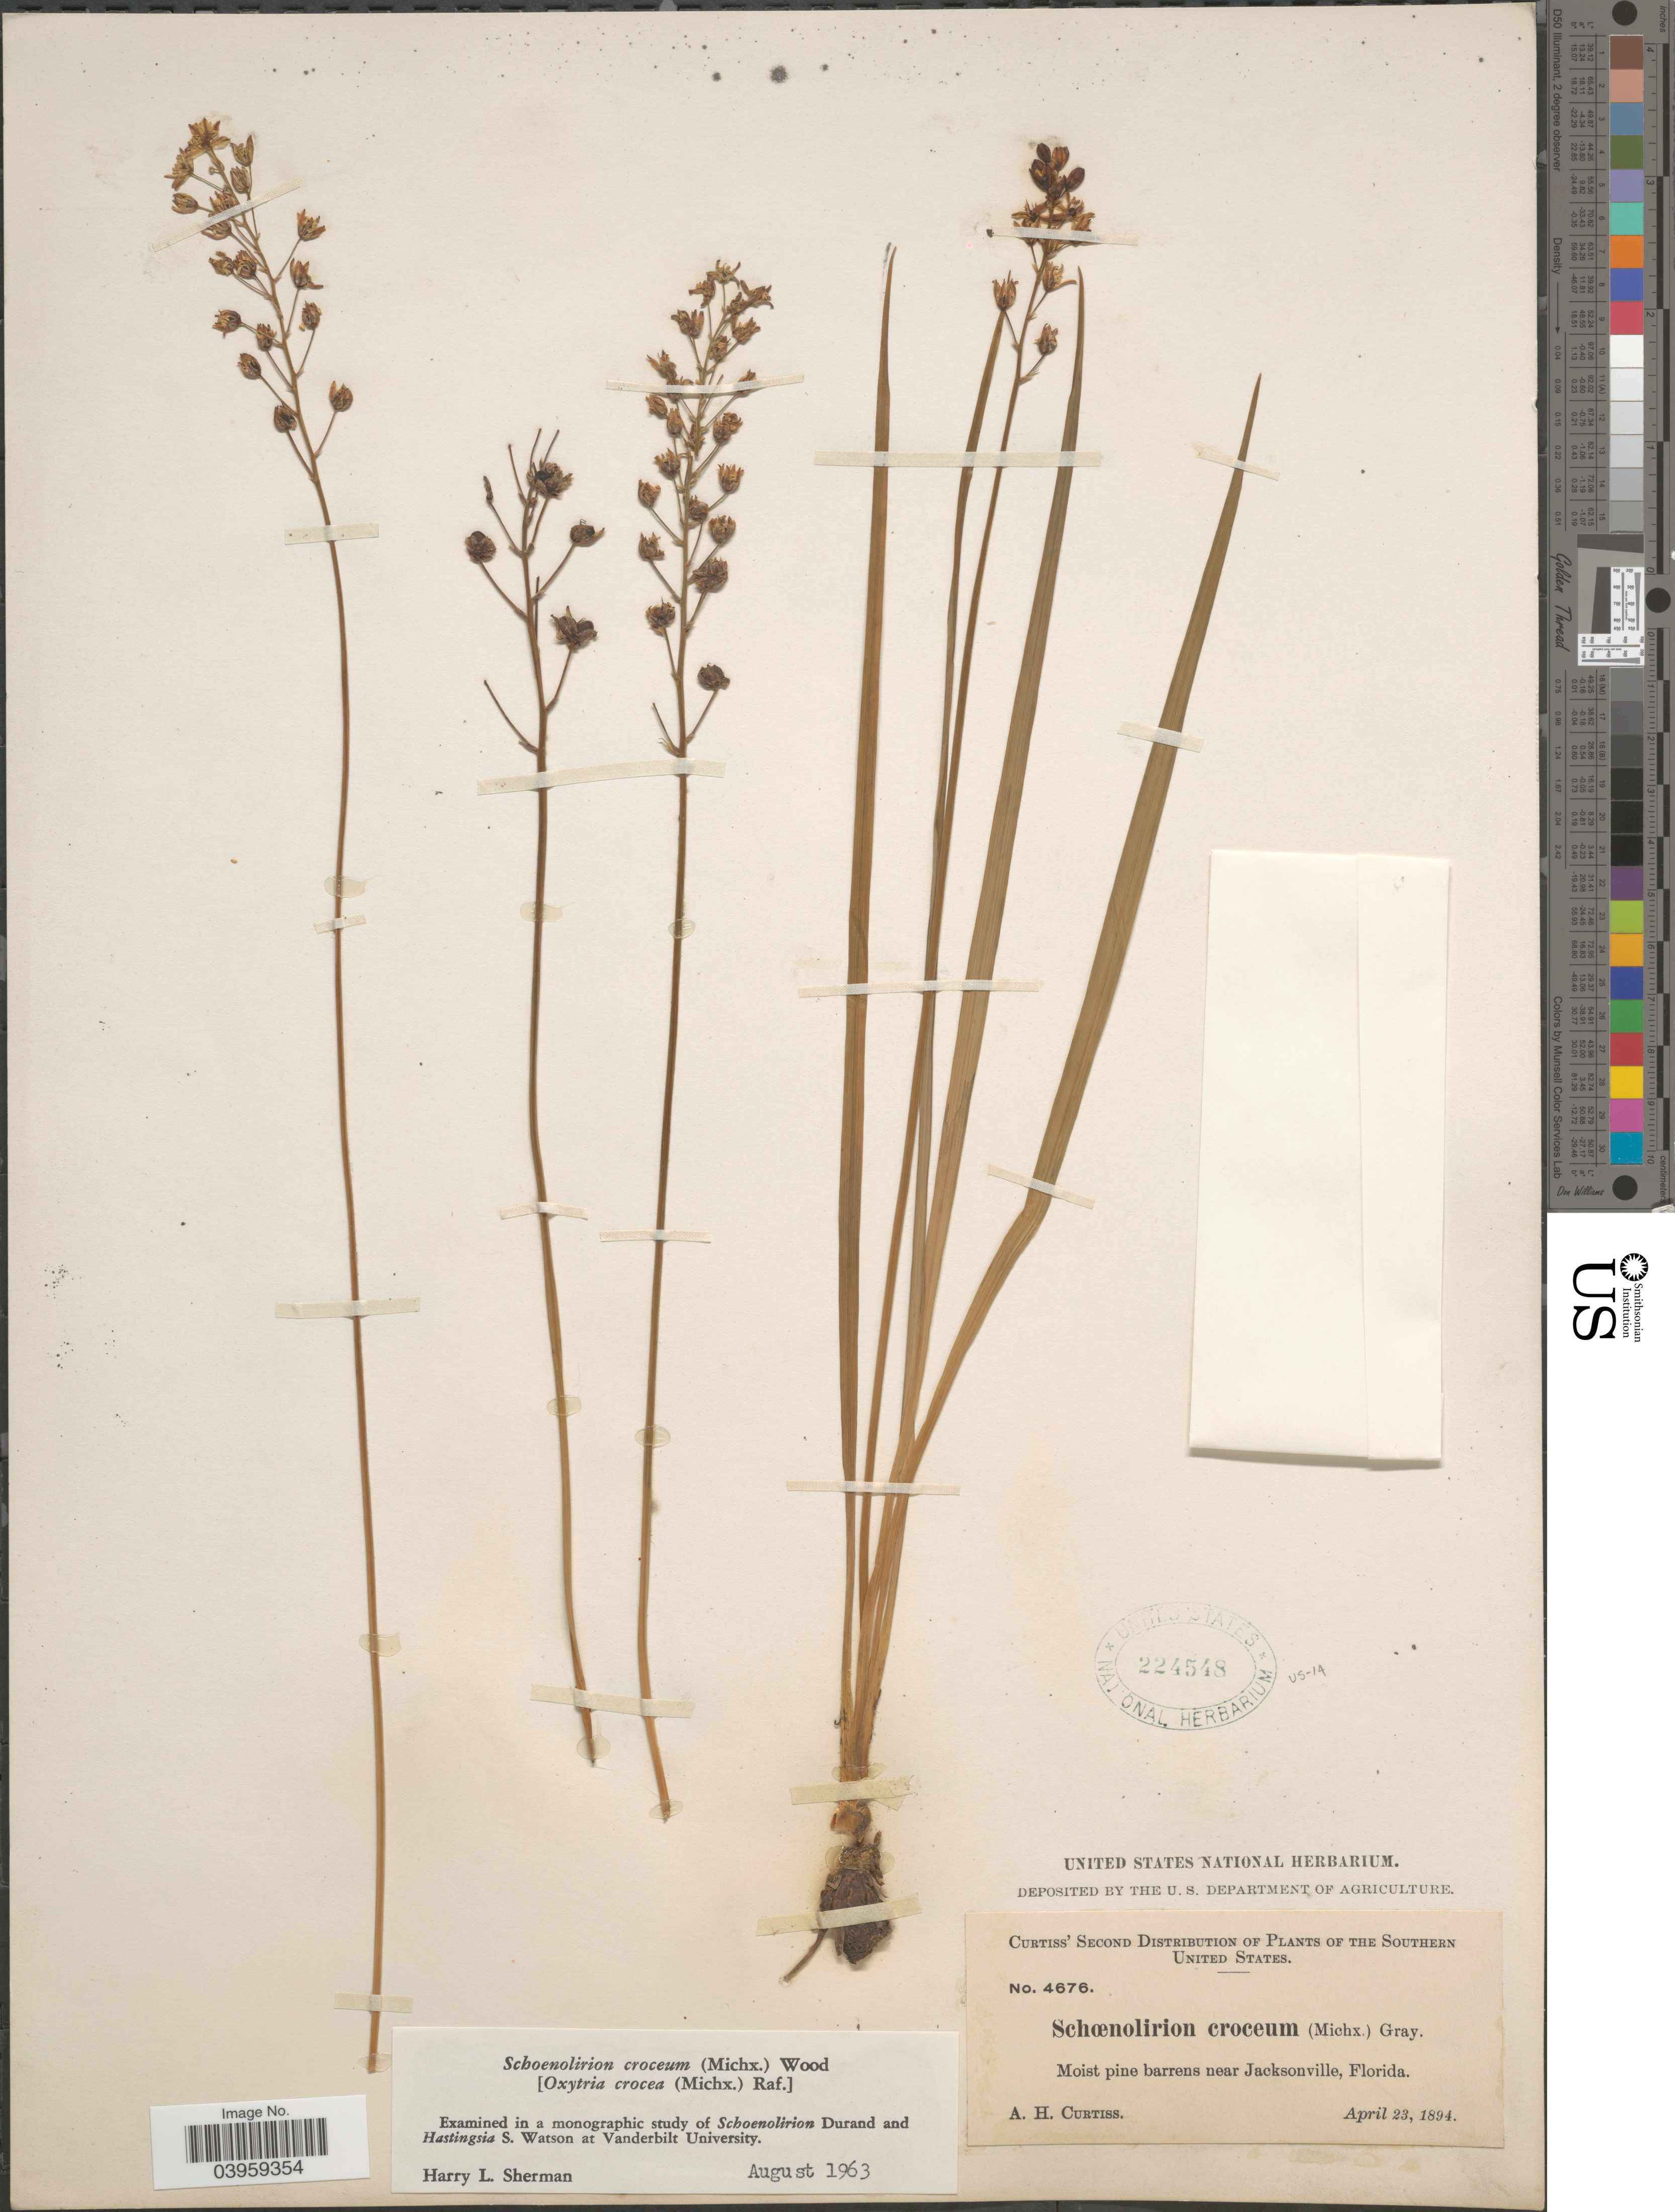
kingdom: Plantae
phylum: Tracheophyta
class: Liliopsida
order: Asparagales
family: Asparagaceae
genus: Schoenolirion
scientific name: Schoenolirion croceum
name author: (Michx.) Alph. Wood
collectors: A. H. Curtiss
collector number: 4676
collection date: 1894-04-23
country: United States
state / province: Florida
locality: The Southern United States. Moist pine barrens near Jacksonville.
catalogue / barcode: US 224548